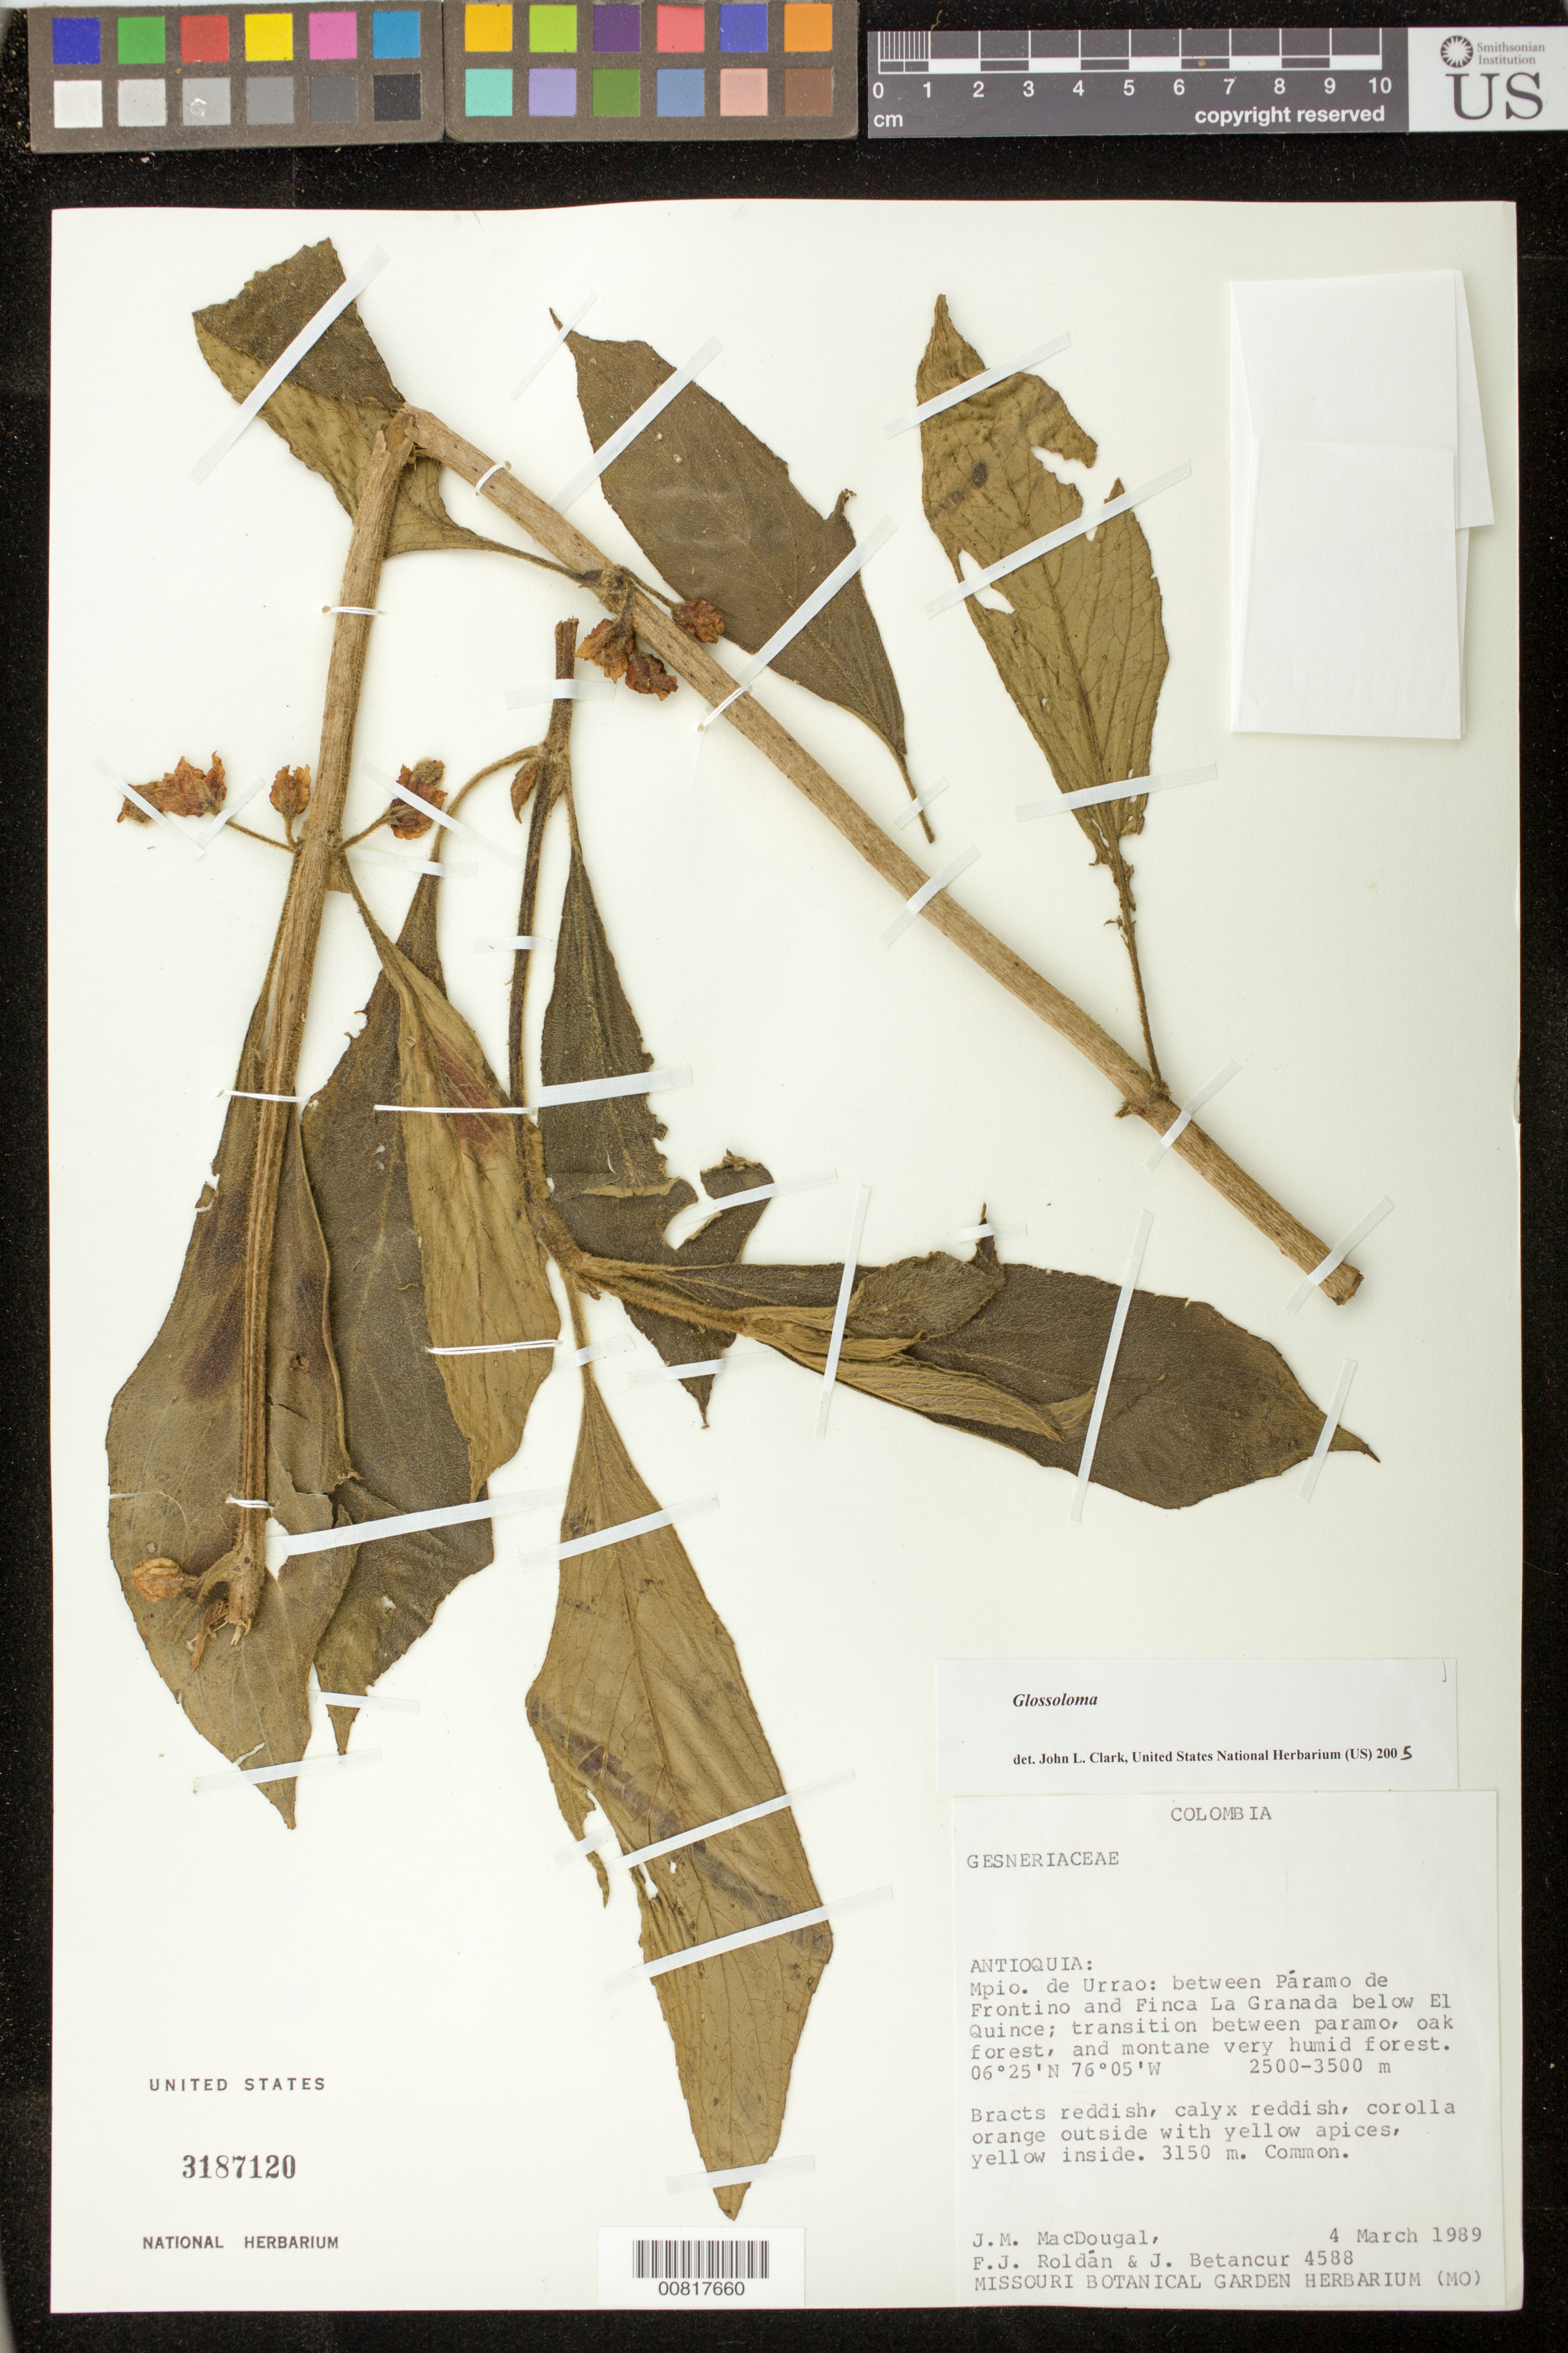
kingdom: Plantae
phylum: Tracheophyta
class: Magnoliopsida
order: Lamiales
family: Gesneriaceae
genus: Glossoloma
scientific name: Glossoloma sp.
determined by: Clark, J. L., (SEL), The Marie Selby Botanical Garden (UNITED STATES)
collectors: J. M. MacDougal, F. J. Roldán & J. C. Betancur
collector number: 4588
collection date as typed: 04 Mar 1989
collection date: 1989-03-04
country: Colombia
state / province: Antioquia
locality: Mpio. de Urrao: between Páramo de Frontino and Finca La Granada below El Quince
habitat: Transition between paramo, oak forest, and montane very humid forest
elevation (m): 3150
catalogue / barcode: US 3187120